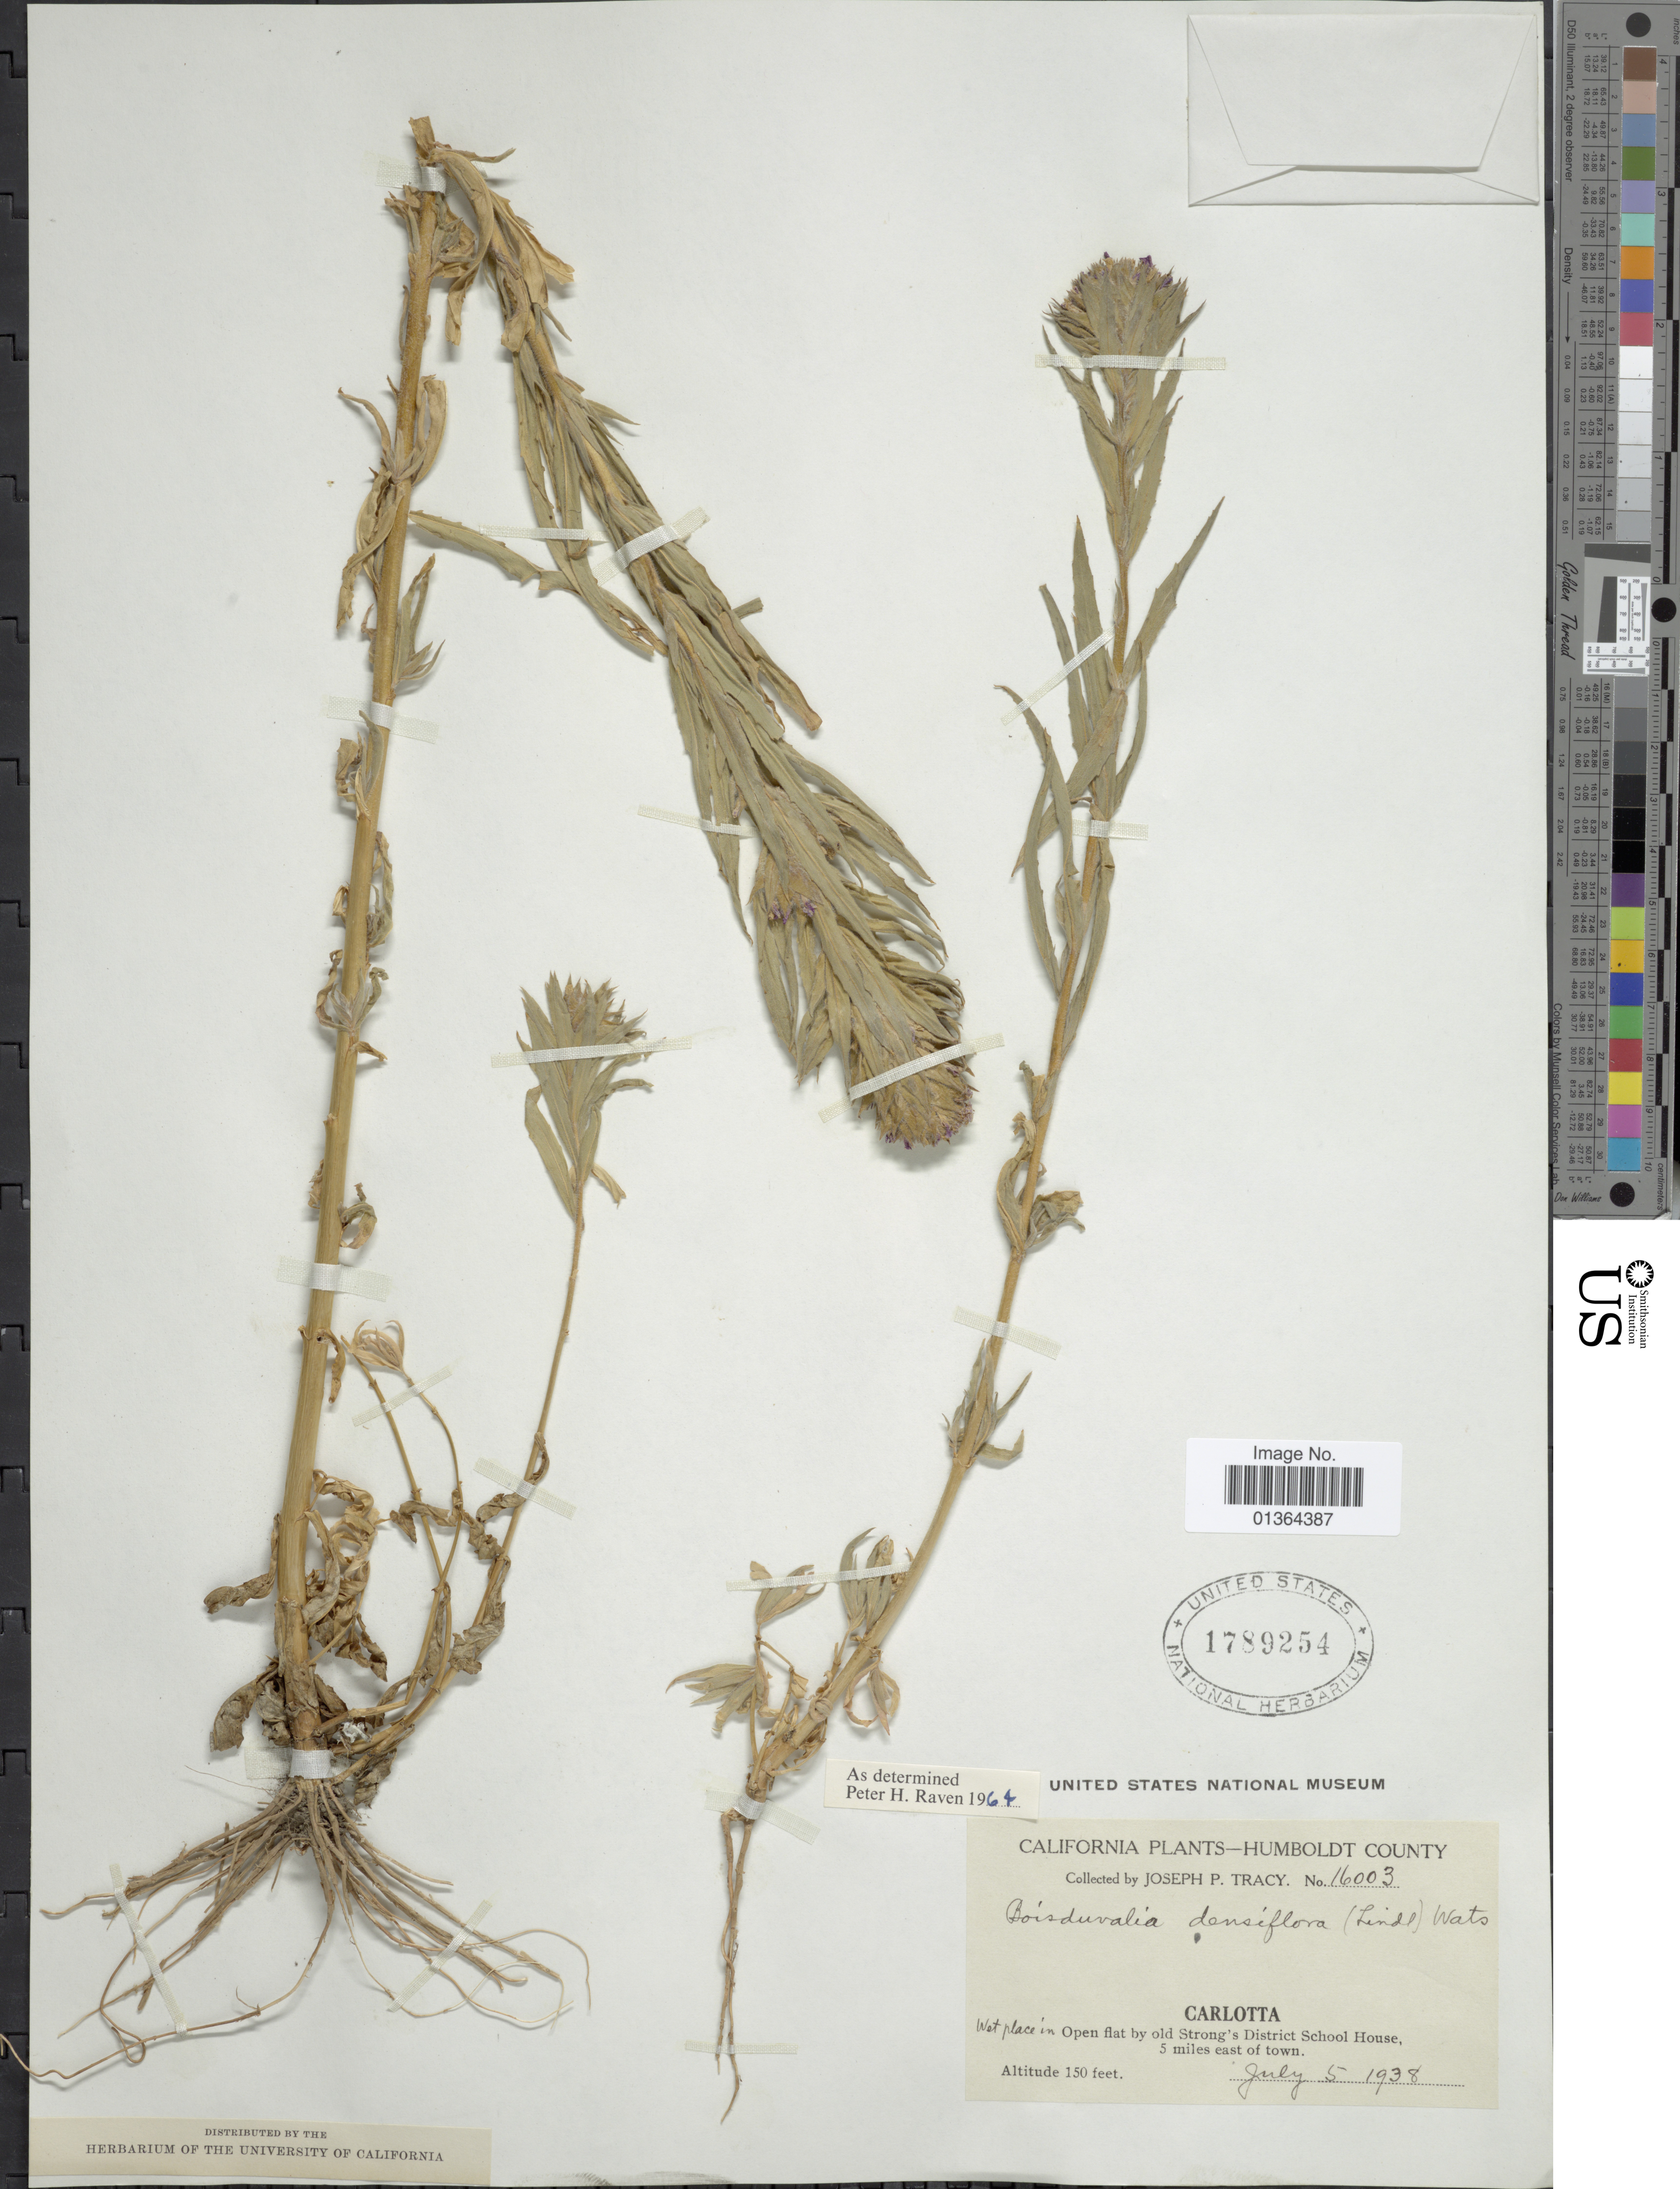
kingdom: Plantae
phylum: Tracheophyta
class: Magnoliopsida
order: Myrtales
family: Onagraceae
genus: Epilobium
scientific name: Epilobium densiflorum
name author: (Lindl.) Hoch & P.H. Raven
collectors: J. Tracy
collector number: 16003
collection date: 1938-07-05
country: United States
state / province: California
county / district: Humboldt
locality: Humboldt County, Carlotta, open flat by old Strong's District School House, 5 miles east of town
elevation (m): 46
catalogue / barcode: US 1789254